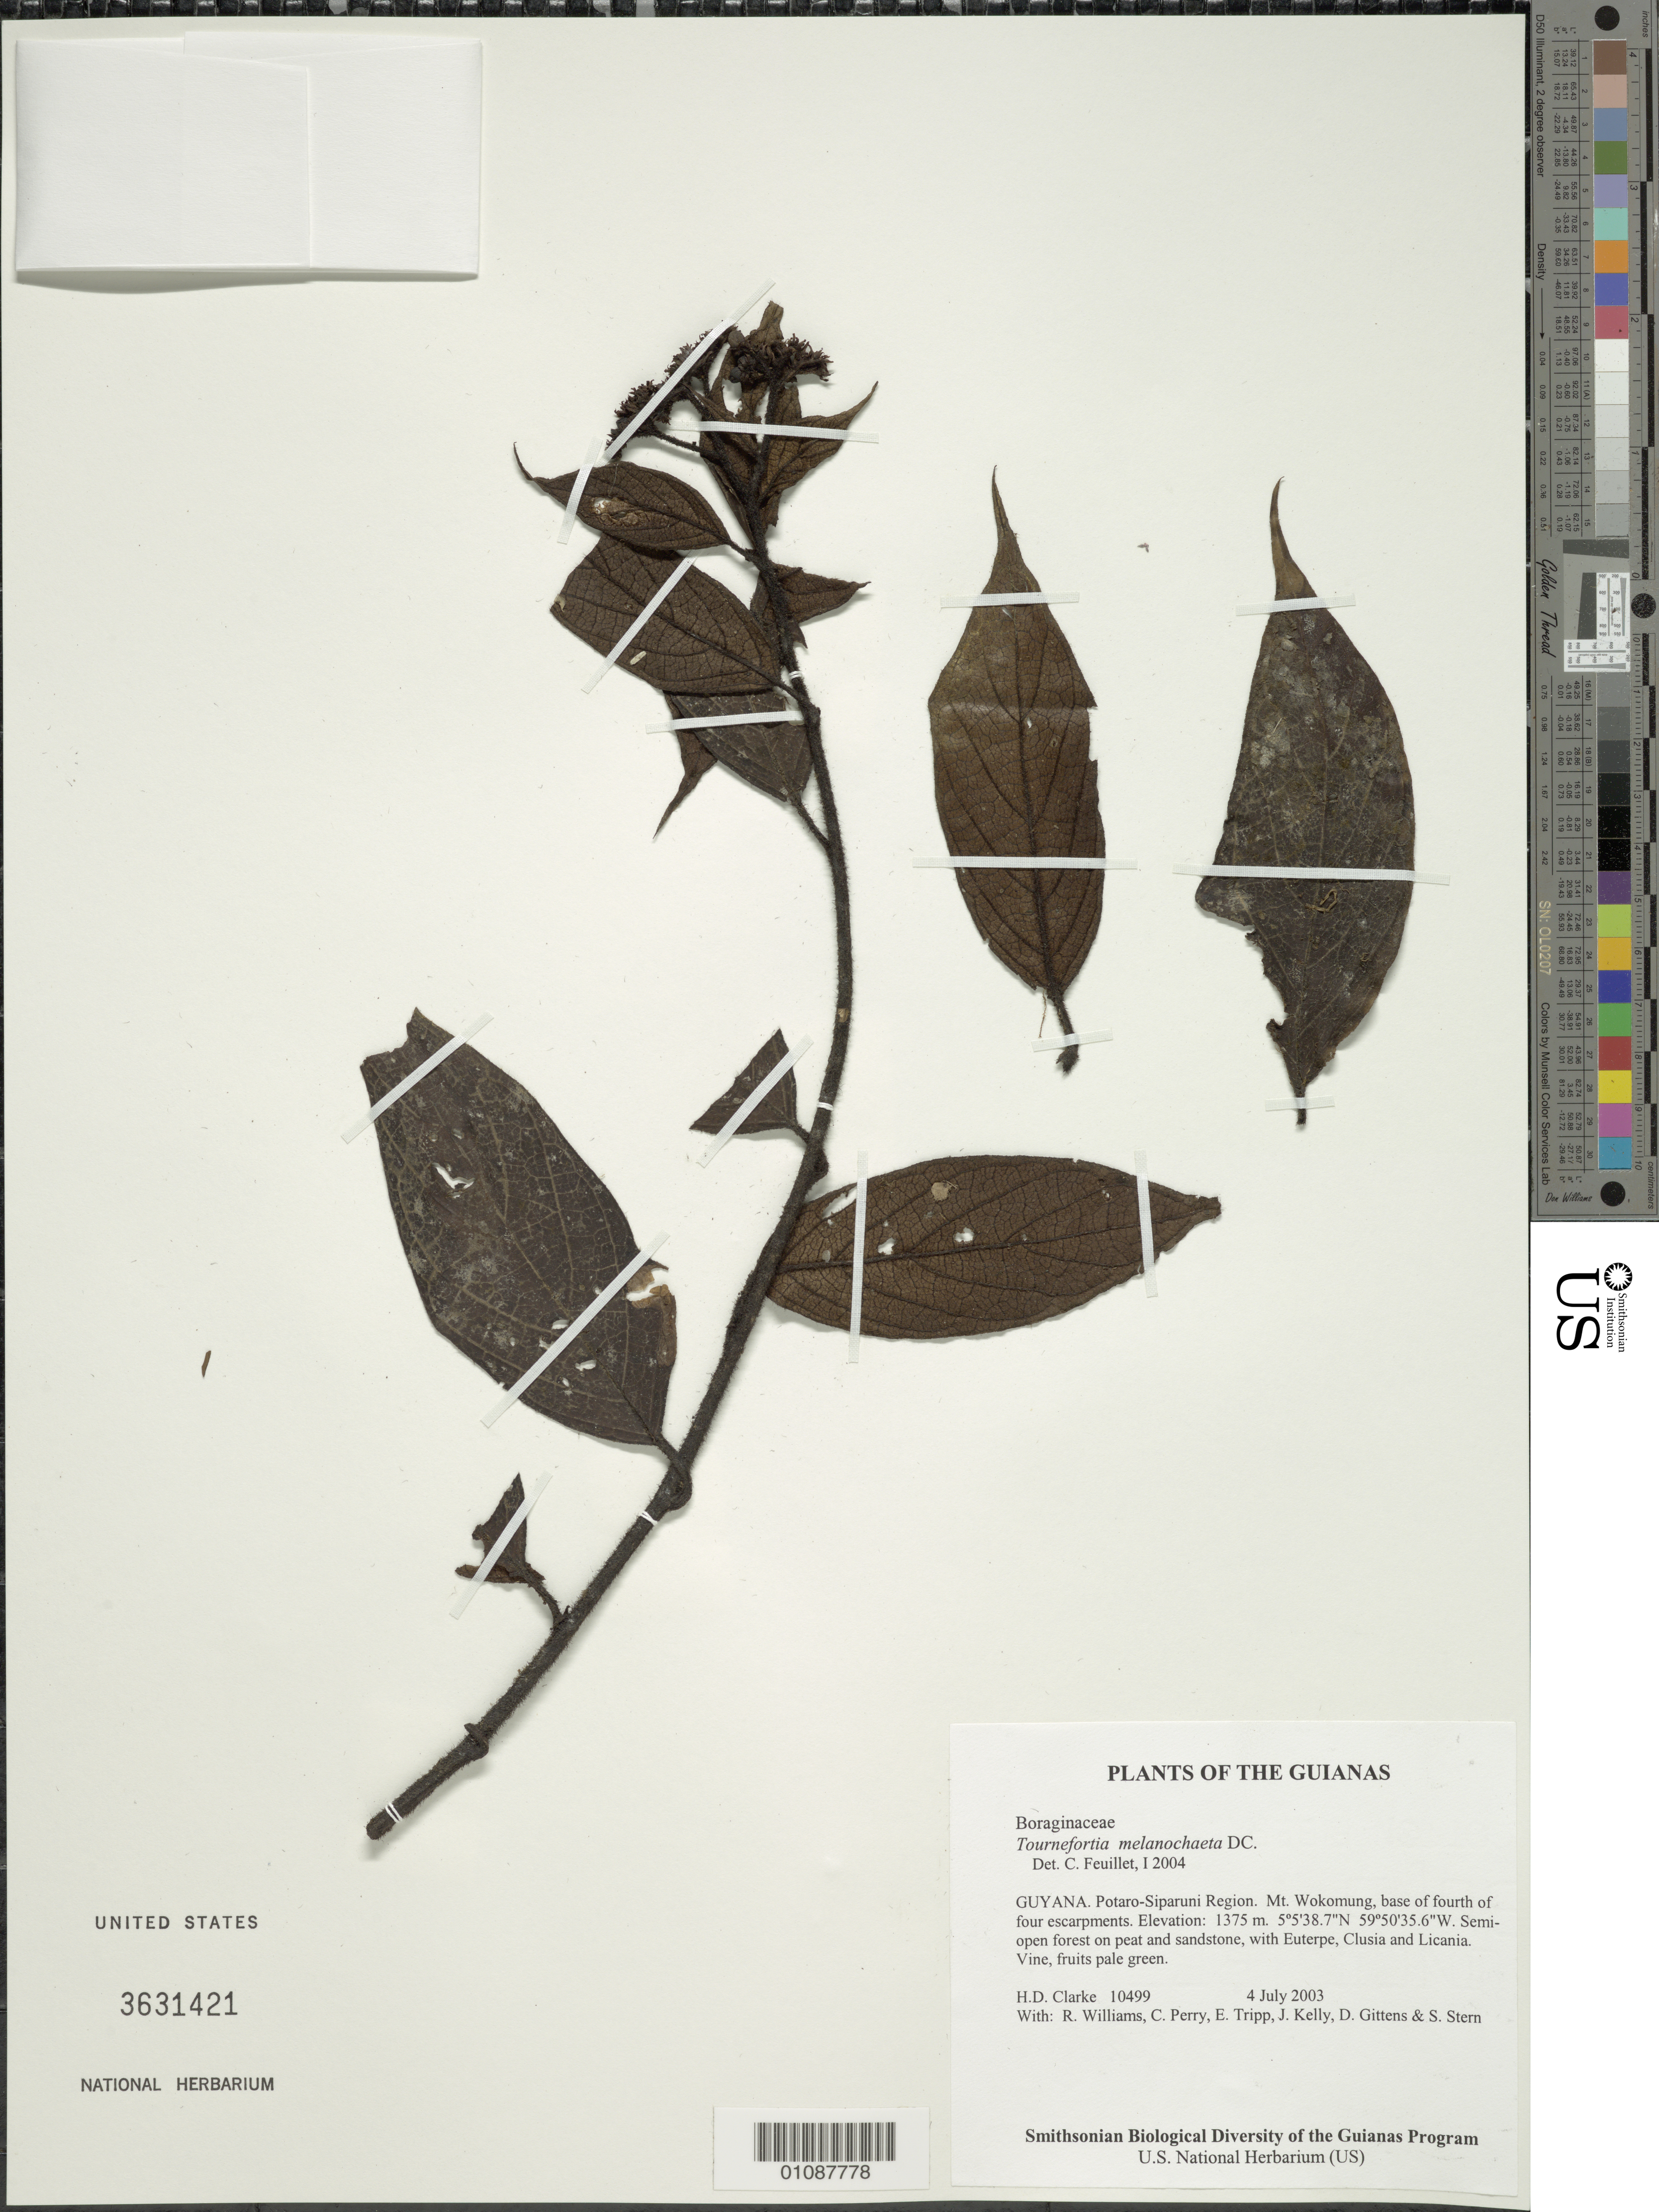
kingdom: Plantae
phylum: Tracheophyta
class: Magnoliopsida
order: Boraginales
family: Heliotropiaceae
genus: Tournefortia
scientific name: Tournefortia melanochaeta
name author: DC.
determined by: Feuillet, C.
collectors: H. D. Clarke, R. Williams, C. Perry, E. Tripp, J. Kelly, D. Gittens & S. R. Stern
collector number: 10499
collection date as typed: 4 July 2003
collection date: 2003-07-04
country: Guyana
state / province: Potaro-Siparuni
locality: Mt. Wokomung, base of fourth of four escarpments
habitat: Semi-open forest on peat and sandstone, with Euterpe, Clusia and Licania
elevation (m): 1375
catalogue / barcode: US 3631421